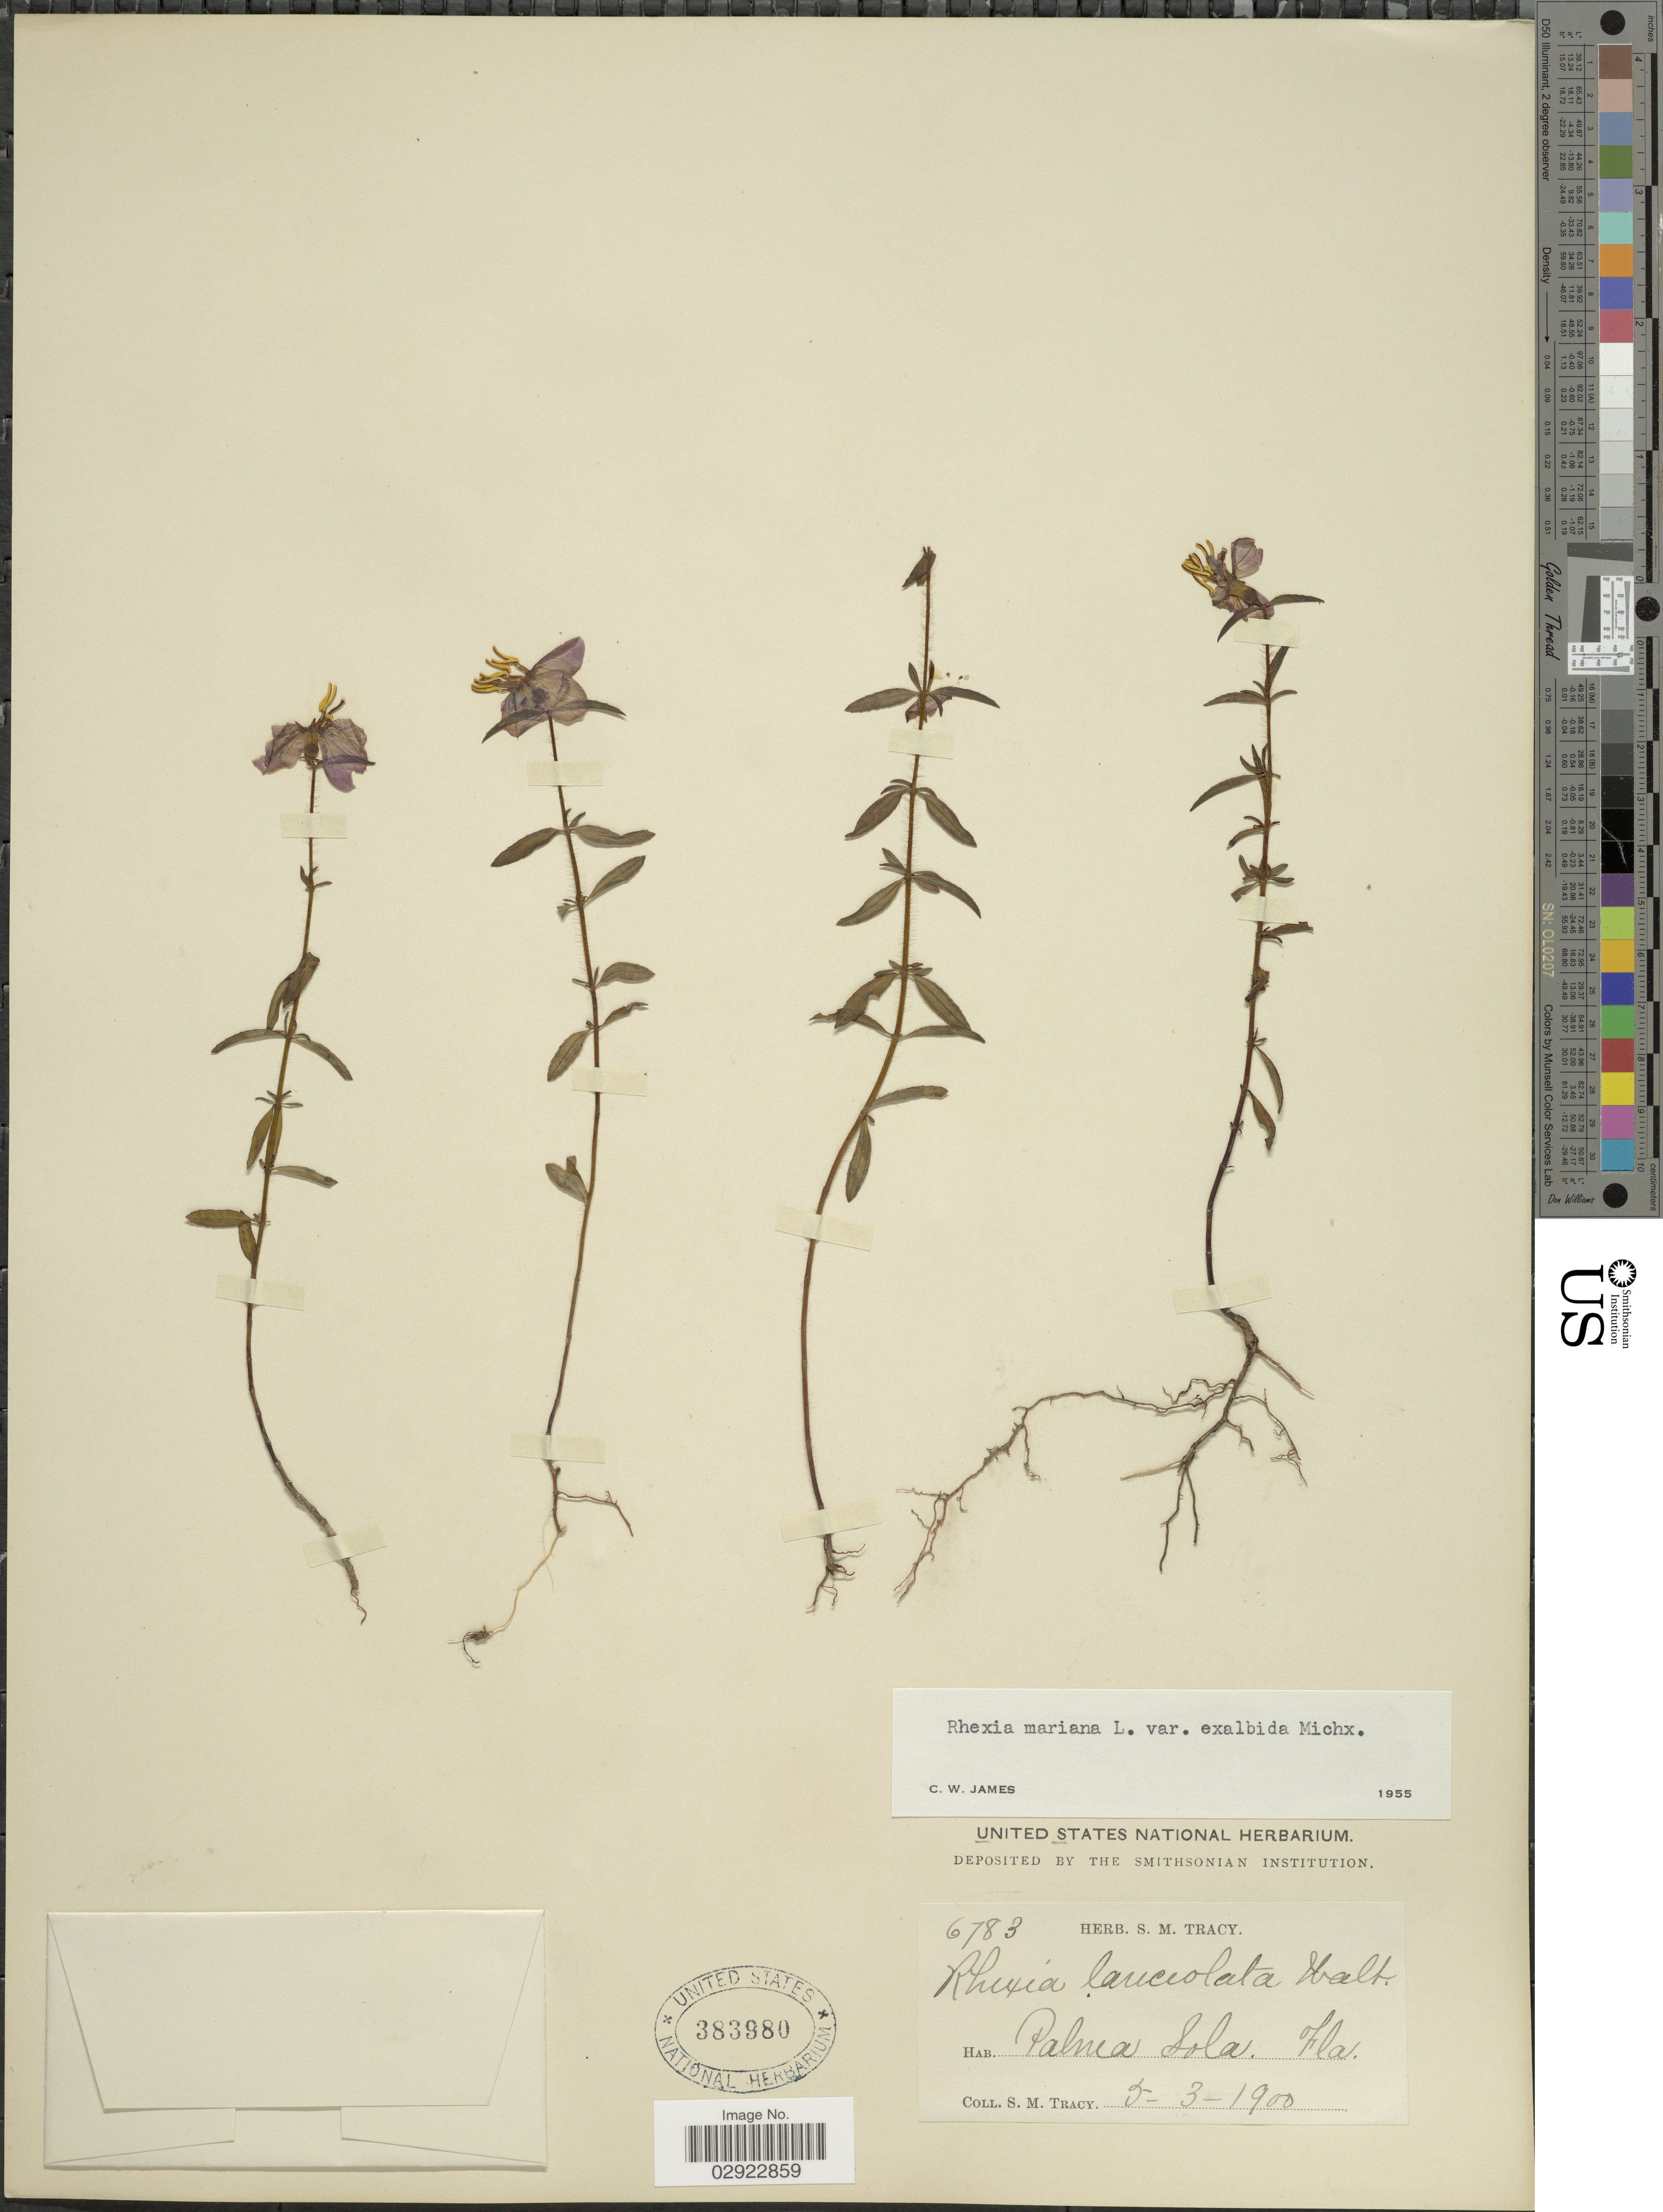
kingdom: Plantae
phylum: Tracheophyta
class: Magnoliopsida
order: Myrtales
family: Melastomataceae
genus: Rhexia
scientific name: Rhexia mariana var. exalbida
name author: Michx.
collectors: S. M. Tracy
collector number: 6783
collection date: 1900-05-03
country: United States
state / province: Florida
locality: Palma Sola.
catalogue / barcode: US 383980